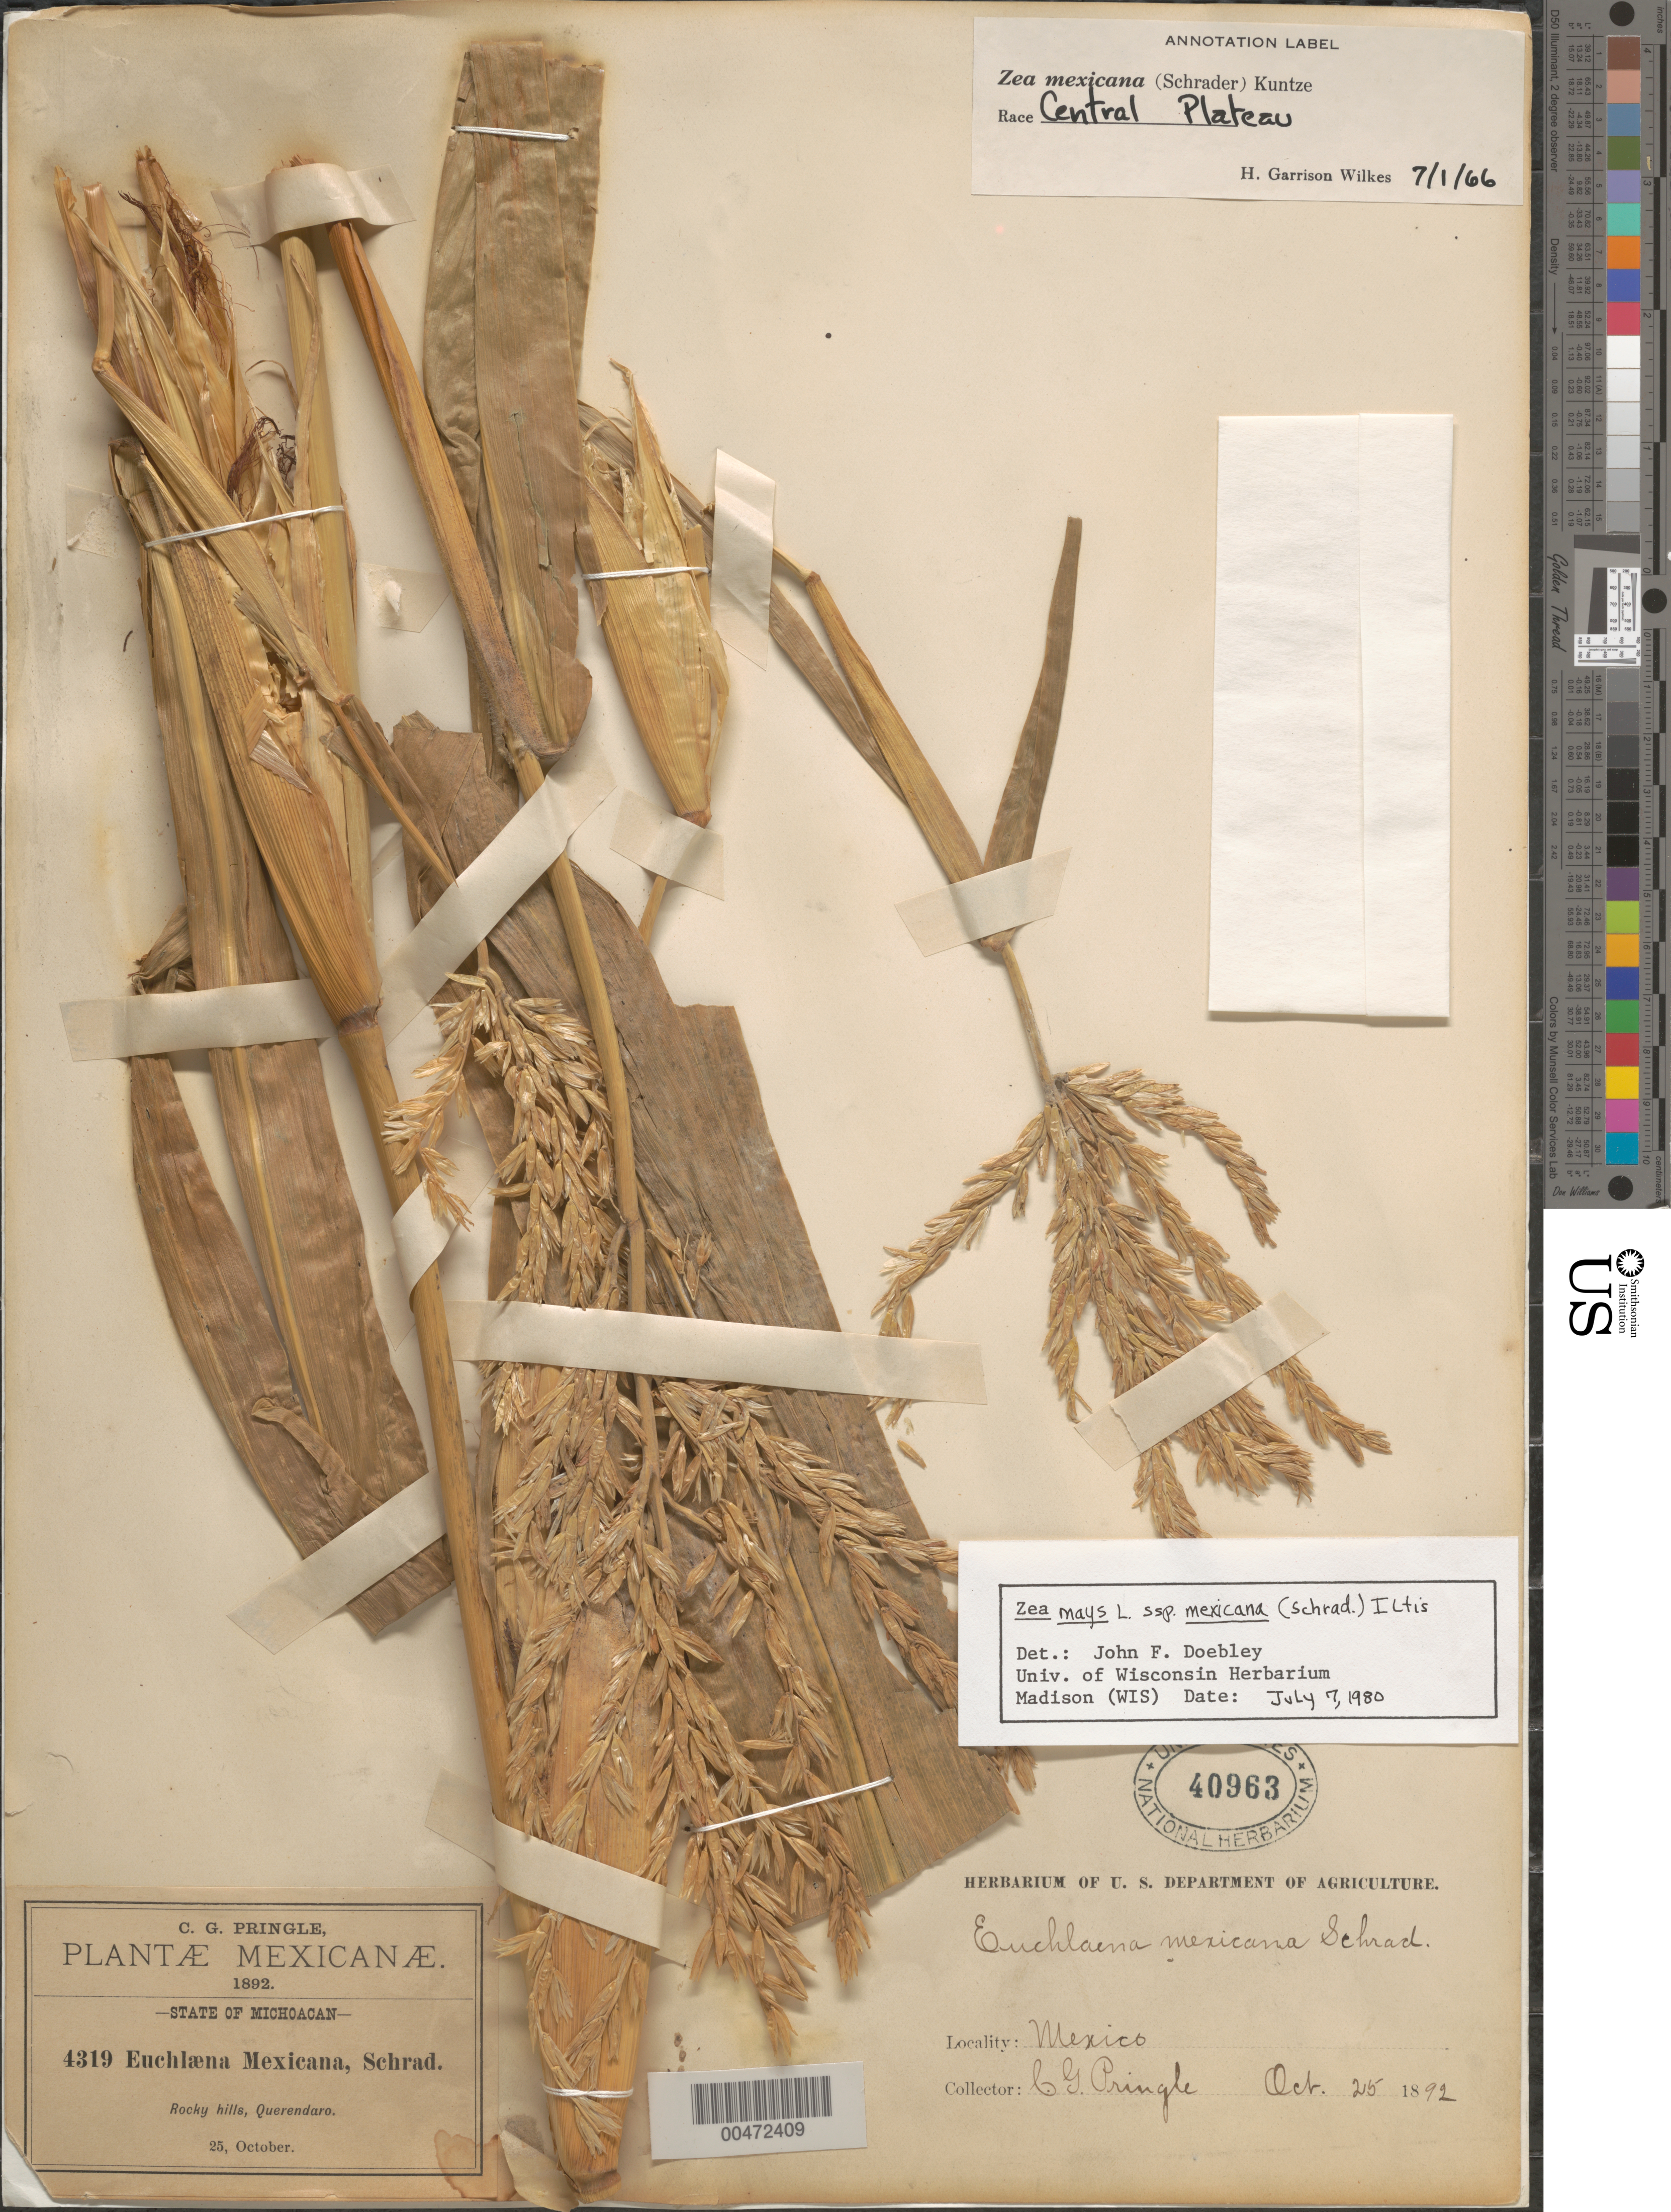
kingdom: Plantae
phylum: Tracheophyta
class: Liliopsida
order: Poales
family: Poaceae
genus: Zea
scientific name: Zea mays subsp. mexicana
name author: (Schrad.) Iltis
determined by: Doebley, John F.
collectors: C. G. Pringle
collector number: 4319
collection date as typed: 25 Oct 1892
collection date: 1892-10-25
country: Mexico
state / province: Michoacán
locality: Querendaro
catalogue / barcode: US 40963